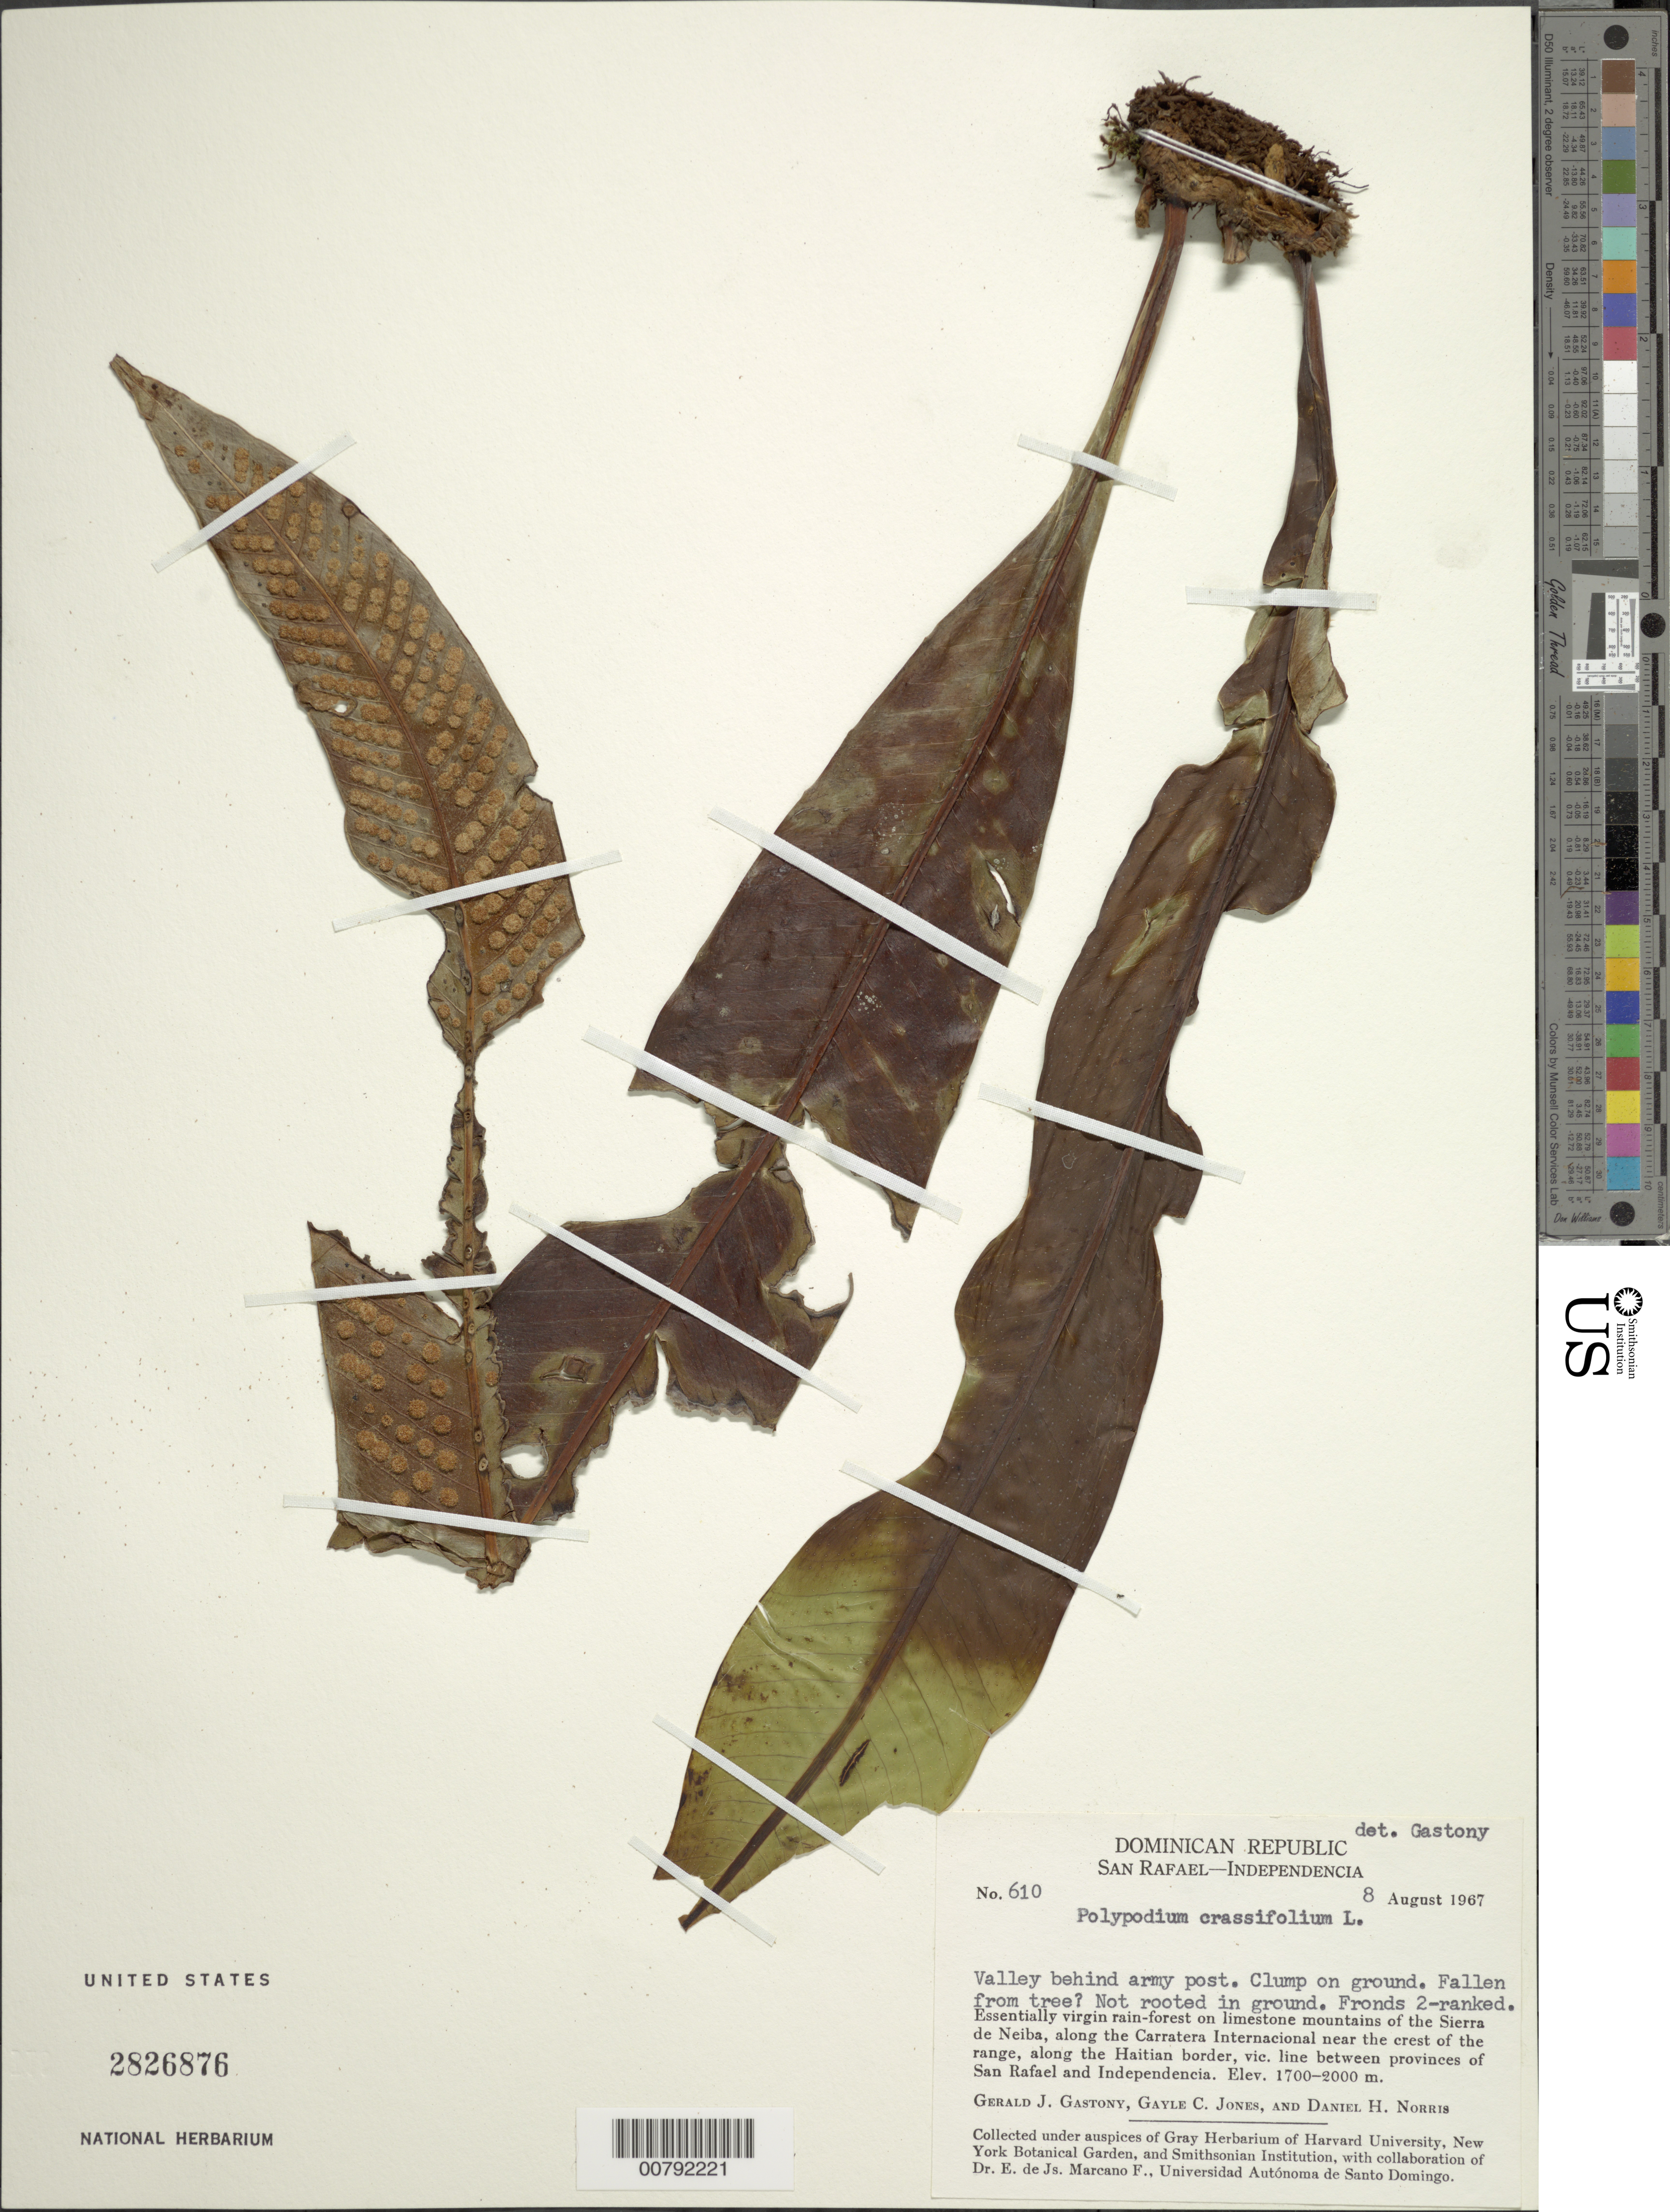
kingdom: Plantae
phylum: Tracheophyta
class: Polypodiopsida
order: Polypodiales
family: Polypodiaceae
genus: Niphidium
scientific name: Niphidium crassifolium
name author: (L.) Lellinger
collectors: G. Gastony, G. C. Jones & D. H. Norris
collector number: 610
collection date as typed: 08 Aug 1967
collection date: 1967-08-08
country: Dominican Republic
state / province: Independencia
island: Hispaniola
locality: Sierra de Neiba, Carratera Internacional, between provinces of San Rafael and Independencia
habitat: Virgin rainforest on limestone mountains; valley behind army post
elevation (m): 1700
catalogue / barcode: US 2826876